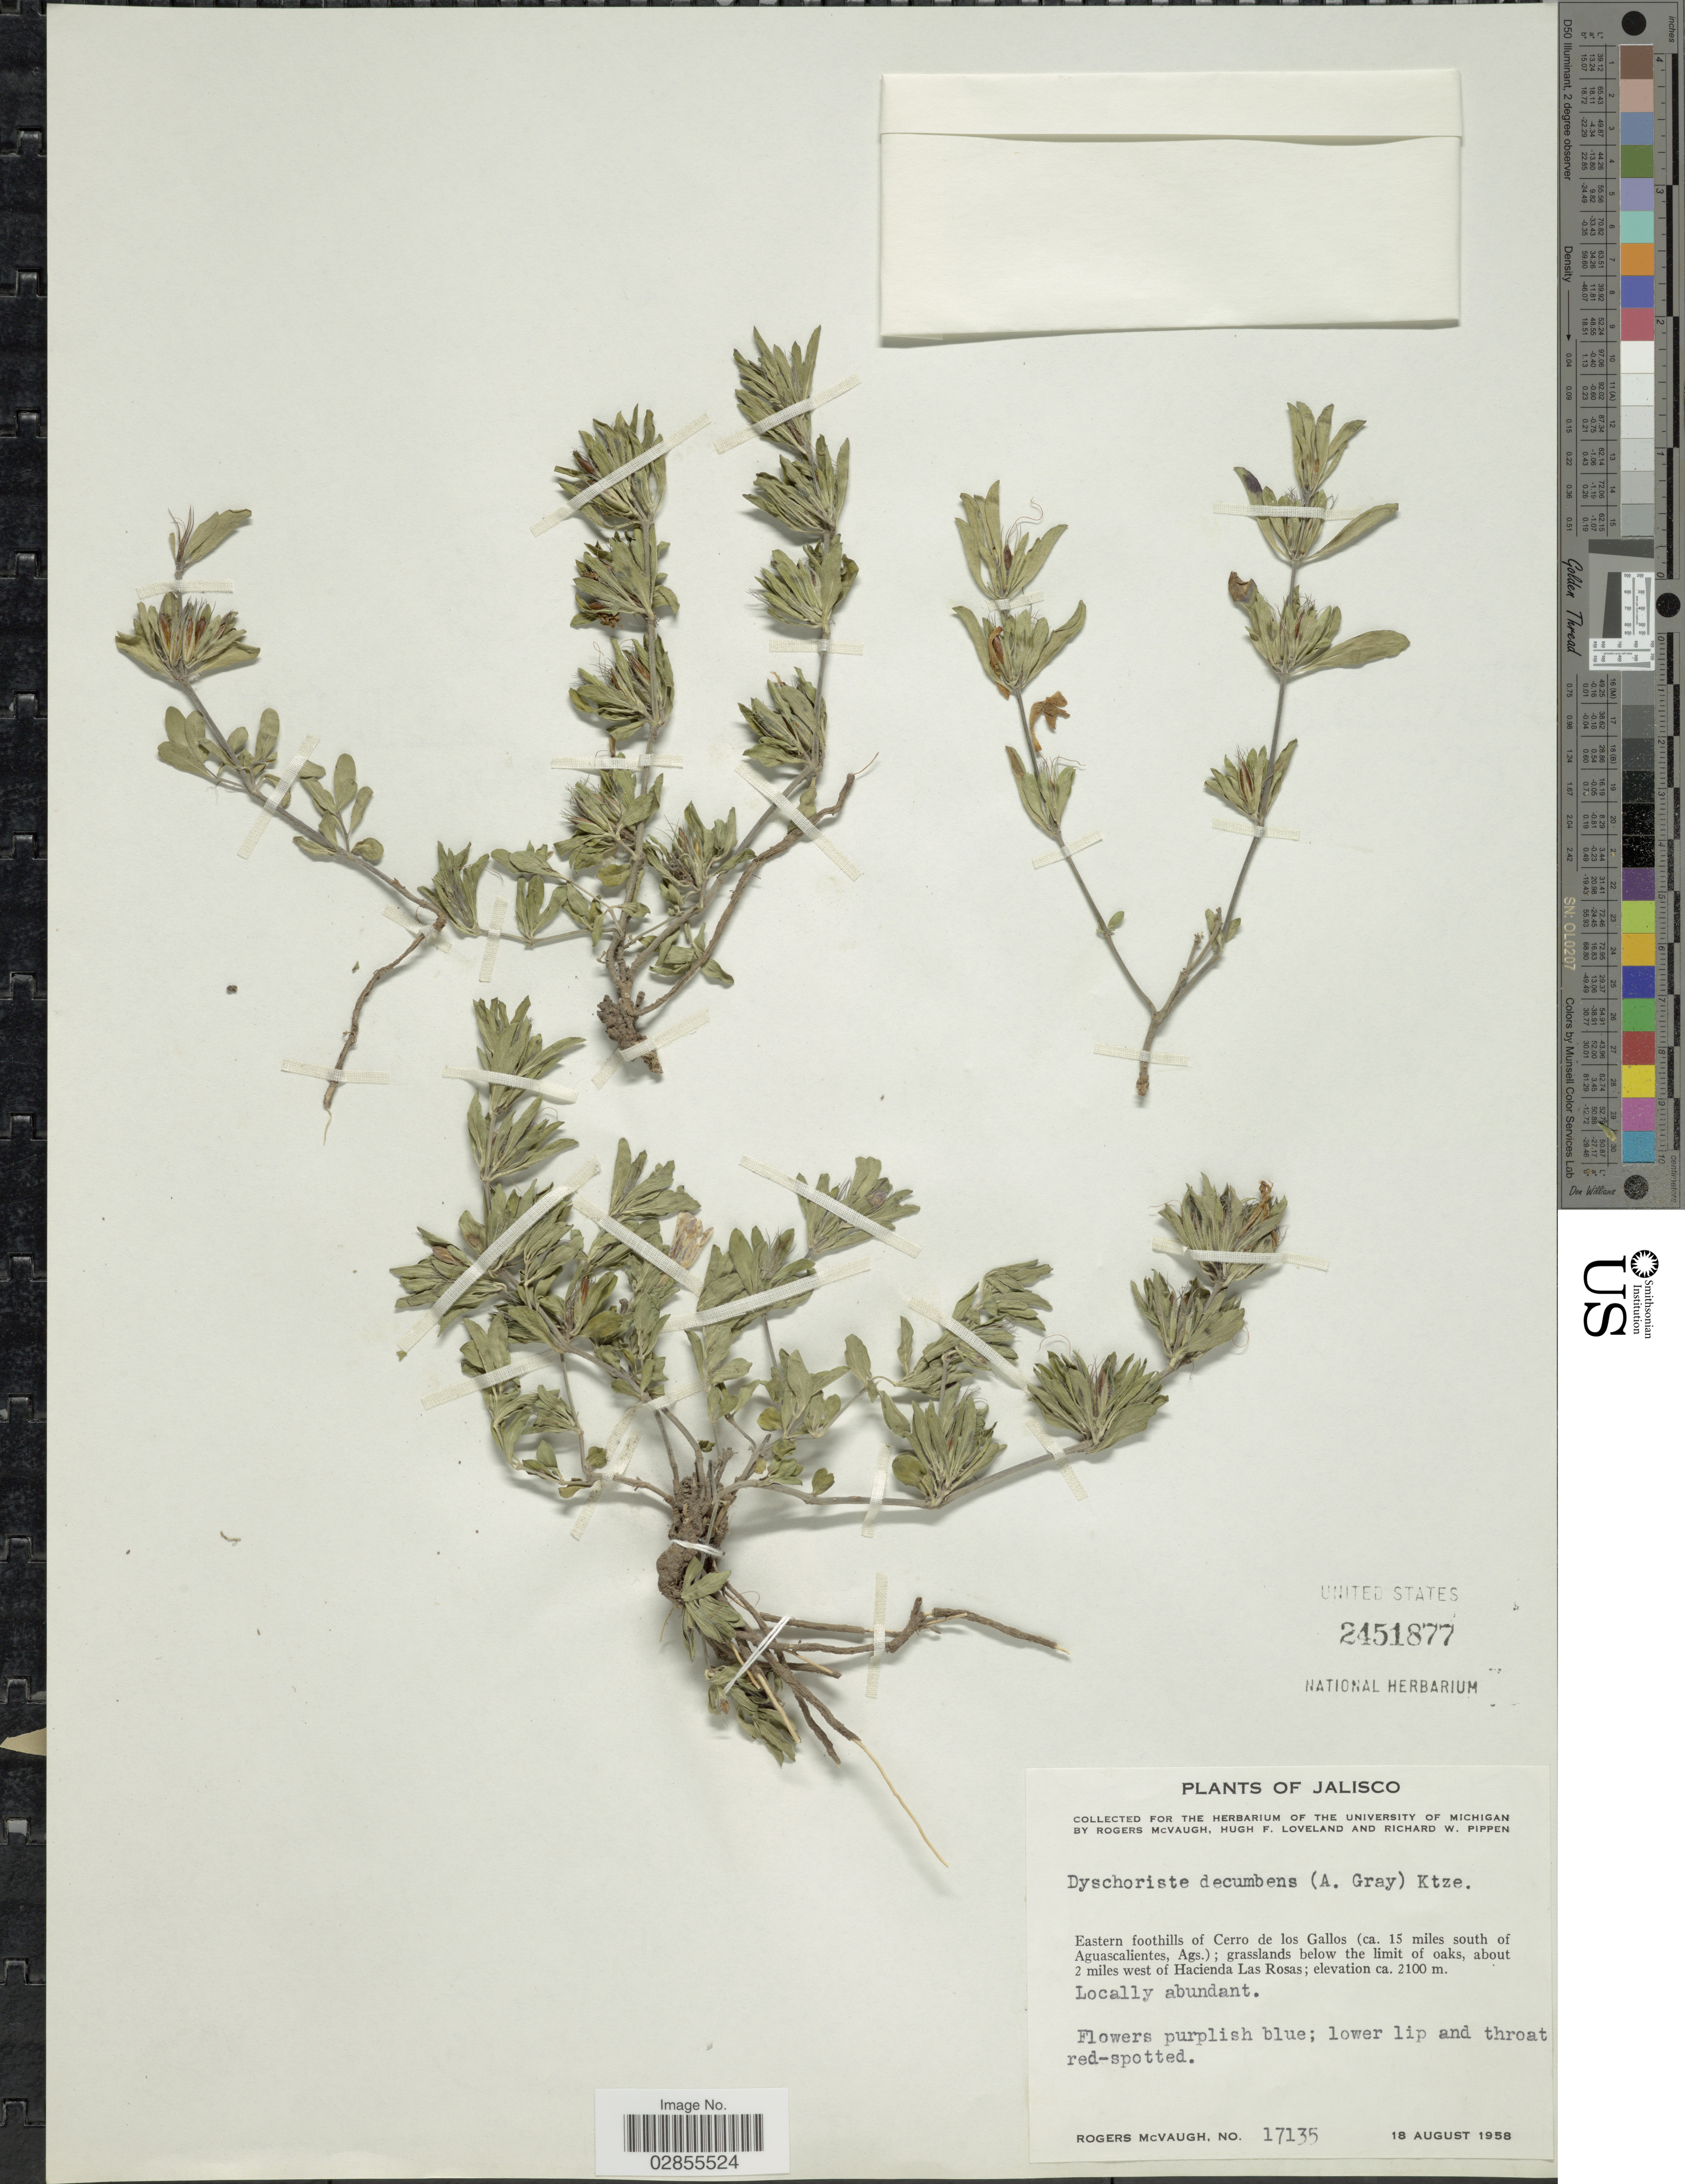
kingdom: Plantae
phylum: Tracheophyta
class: Magnoliopsida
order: Lamiales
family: Acanthaceae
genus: Dyschoriste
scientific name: Dyschoriste schiedeana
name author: (Nees) Kuntze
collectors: R. McVaugh, H. Loveland & R. W. Pippen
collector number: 17135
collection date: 1958-08-18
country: Mexico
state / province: Jalisco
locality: Eastern foothills of Cerro de los Gallos (ca. 15 miles south of Aguascalientes, Ags.), about 2 miles west of Hacienda Las Rosas.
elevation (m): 2100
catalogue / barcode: US 2451877